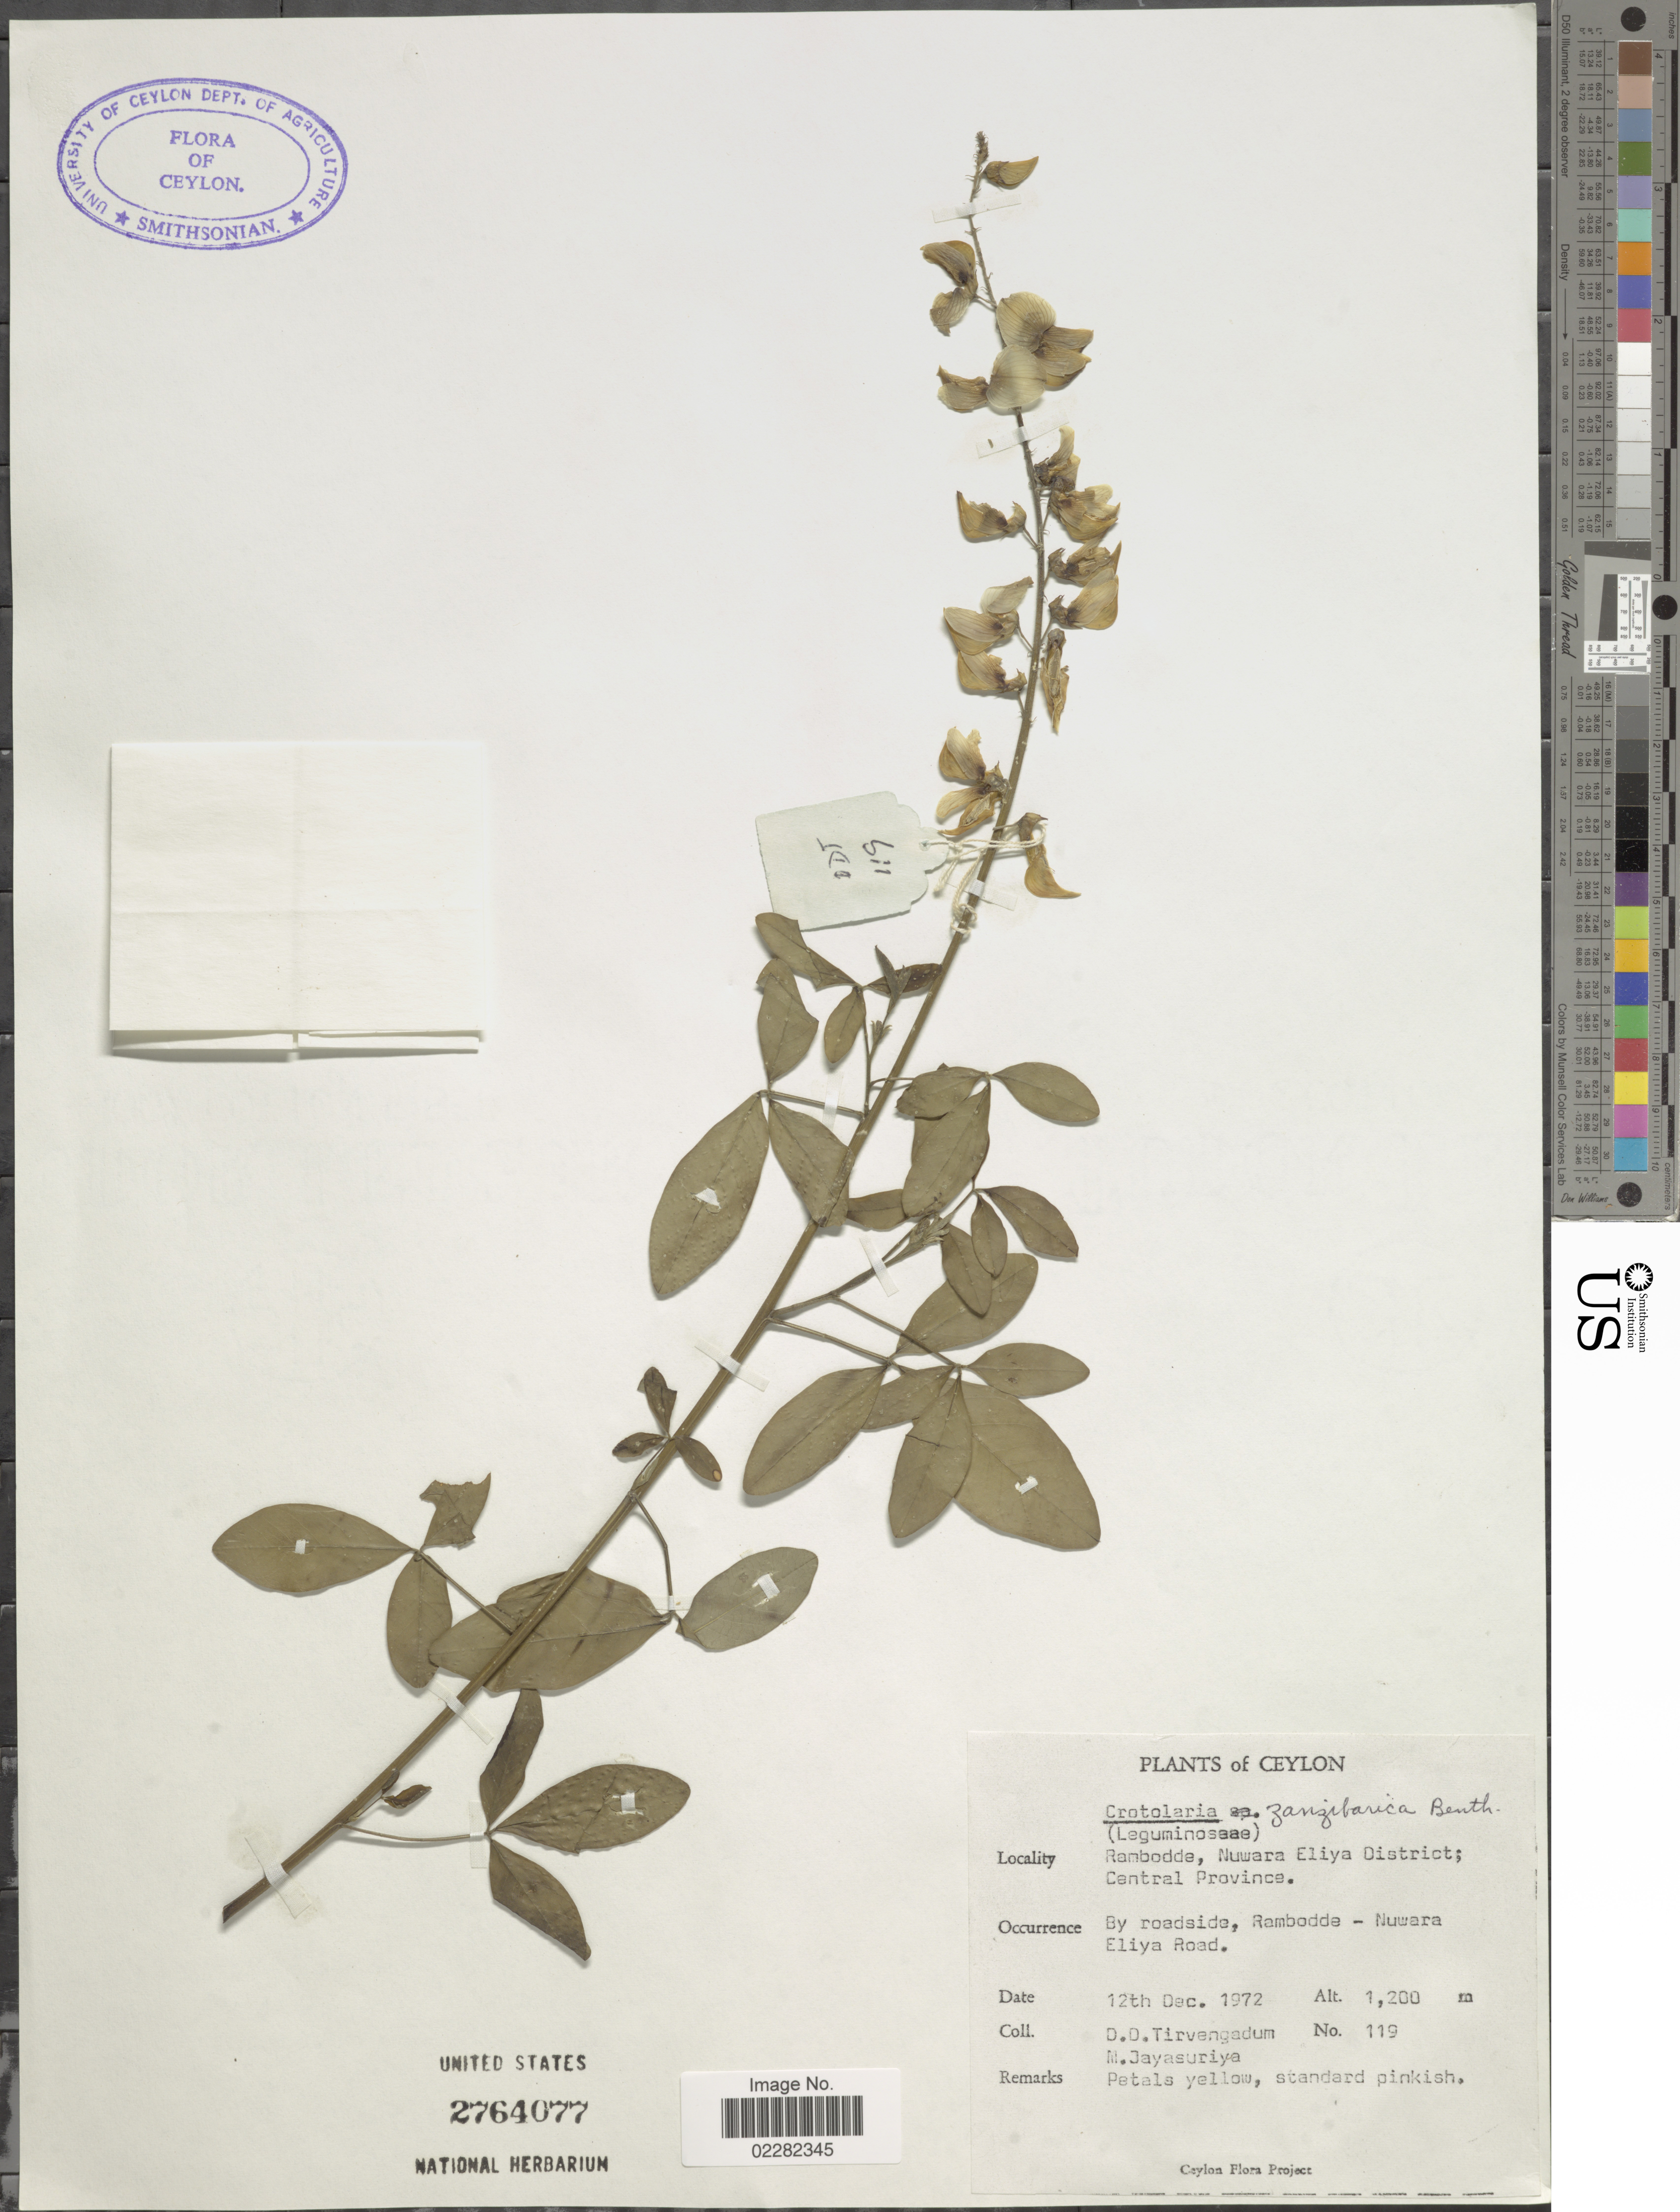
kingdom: Plantae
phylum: Tracheophyta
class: Magnoliopsida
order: Fabales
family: Fabaceae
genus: Crotalaria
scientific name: Crotalaria zanzibarica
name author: Benth.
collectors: D. Tirvengadum & M. Jayasuriya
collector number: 119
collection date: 1972-12-12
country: Sri Lanka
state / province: Central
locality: Ceylon. Rambodde, Nuwara Eliya District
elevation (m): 1200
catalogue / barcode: US 2764077